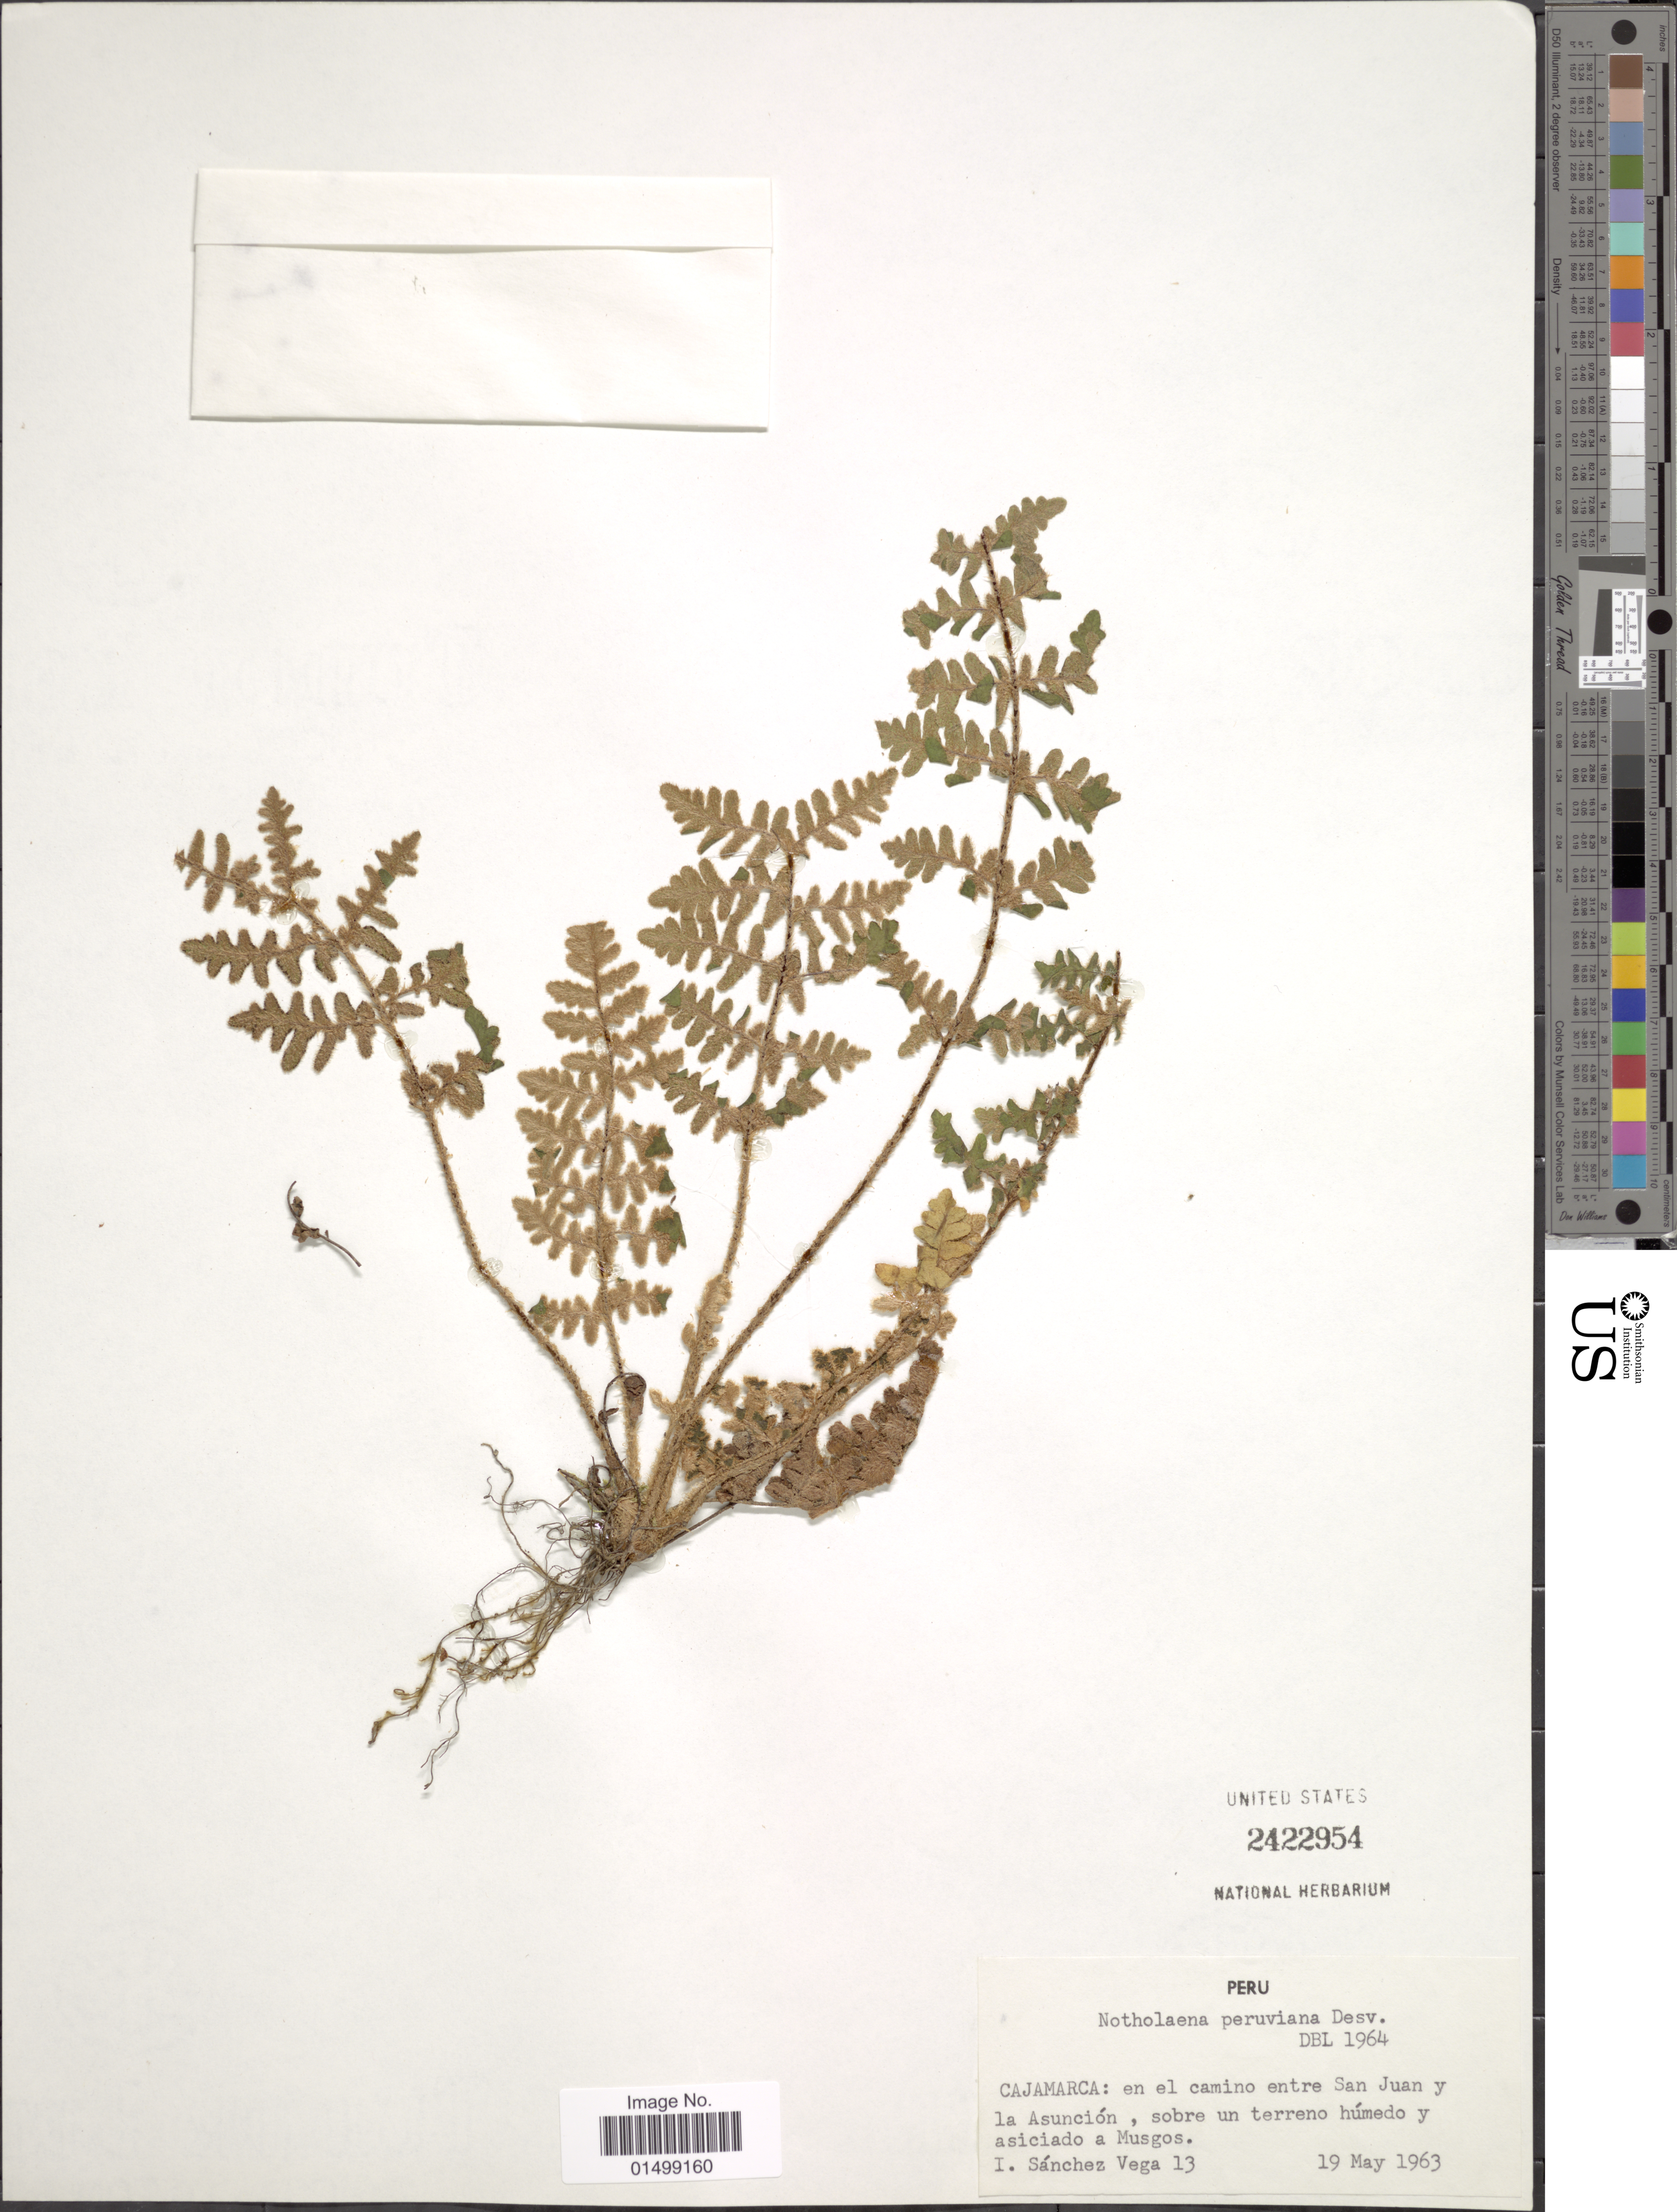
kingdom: Plantae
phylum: Tracheophyta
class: Polypodiopsida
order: Polypodiales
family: Pteridaceae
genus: Cheilanthes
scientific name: Cheilanthes peruviana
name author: (Desv.) T. Moore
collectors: I. Sánchez Vega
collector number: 13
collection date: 1963-05-19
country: Peru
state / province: Cajamarca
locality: En el camino entre San Jan y la Asunción, sobre un terreno húmedo y asiciado a Musgos.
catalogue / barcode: US 2422954